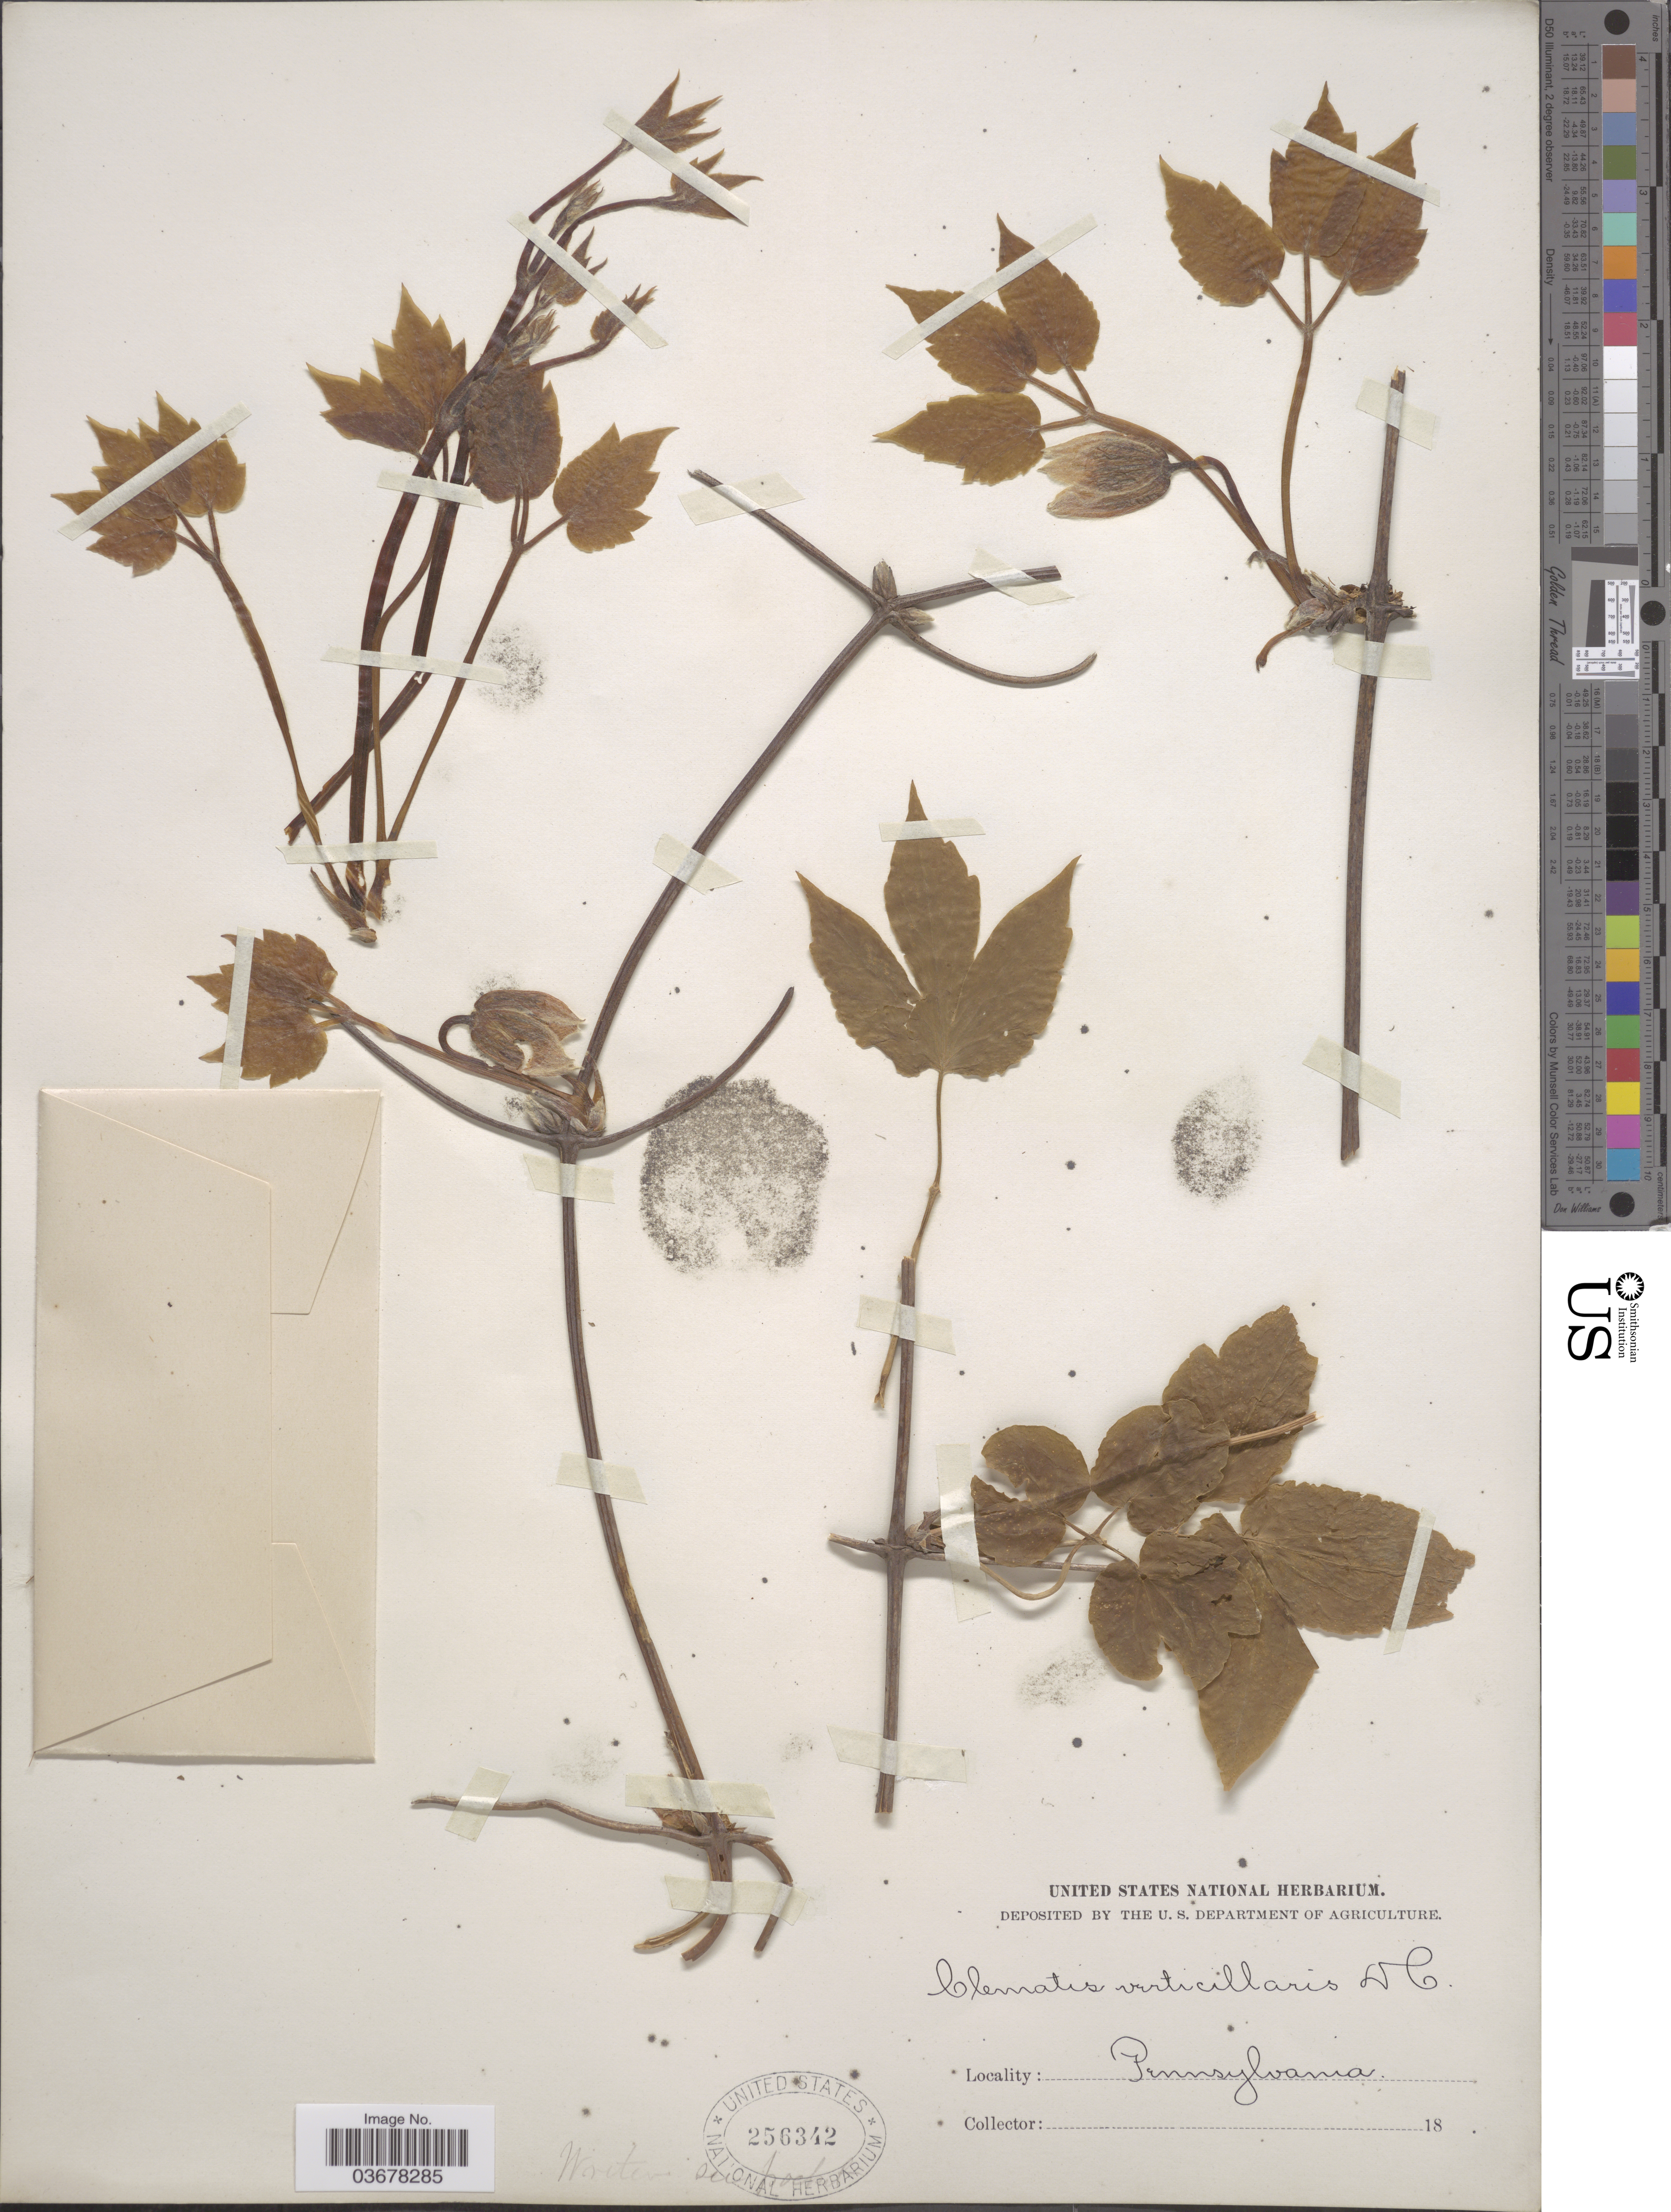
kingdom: Plantae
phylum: Tracheophyta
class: Magnoliopsida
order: Ranunculales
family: Ranunculaceae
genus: Clematis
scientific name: Clematis verticillaris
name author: DC.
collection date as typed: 18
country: United States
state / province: Pennsylvania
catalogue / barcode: US 256342